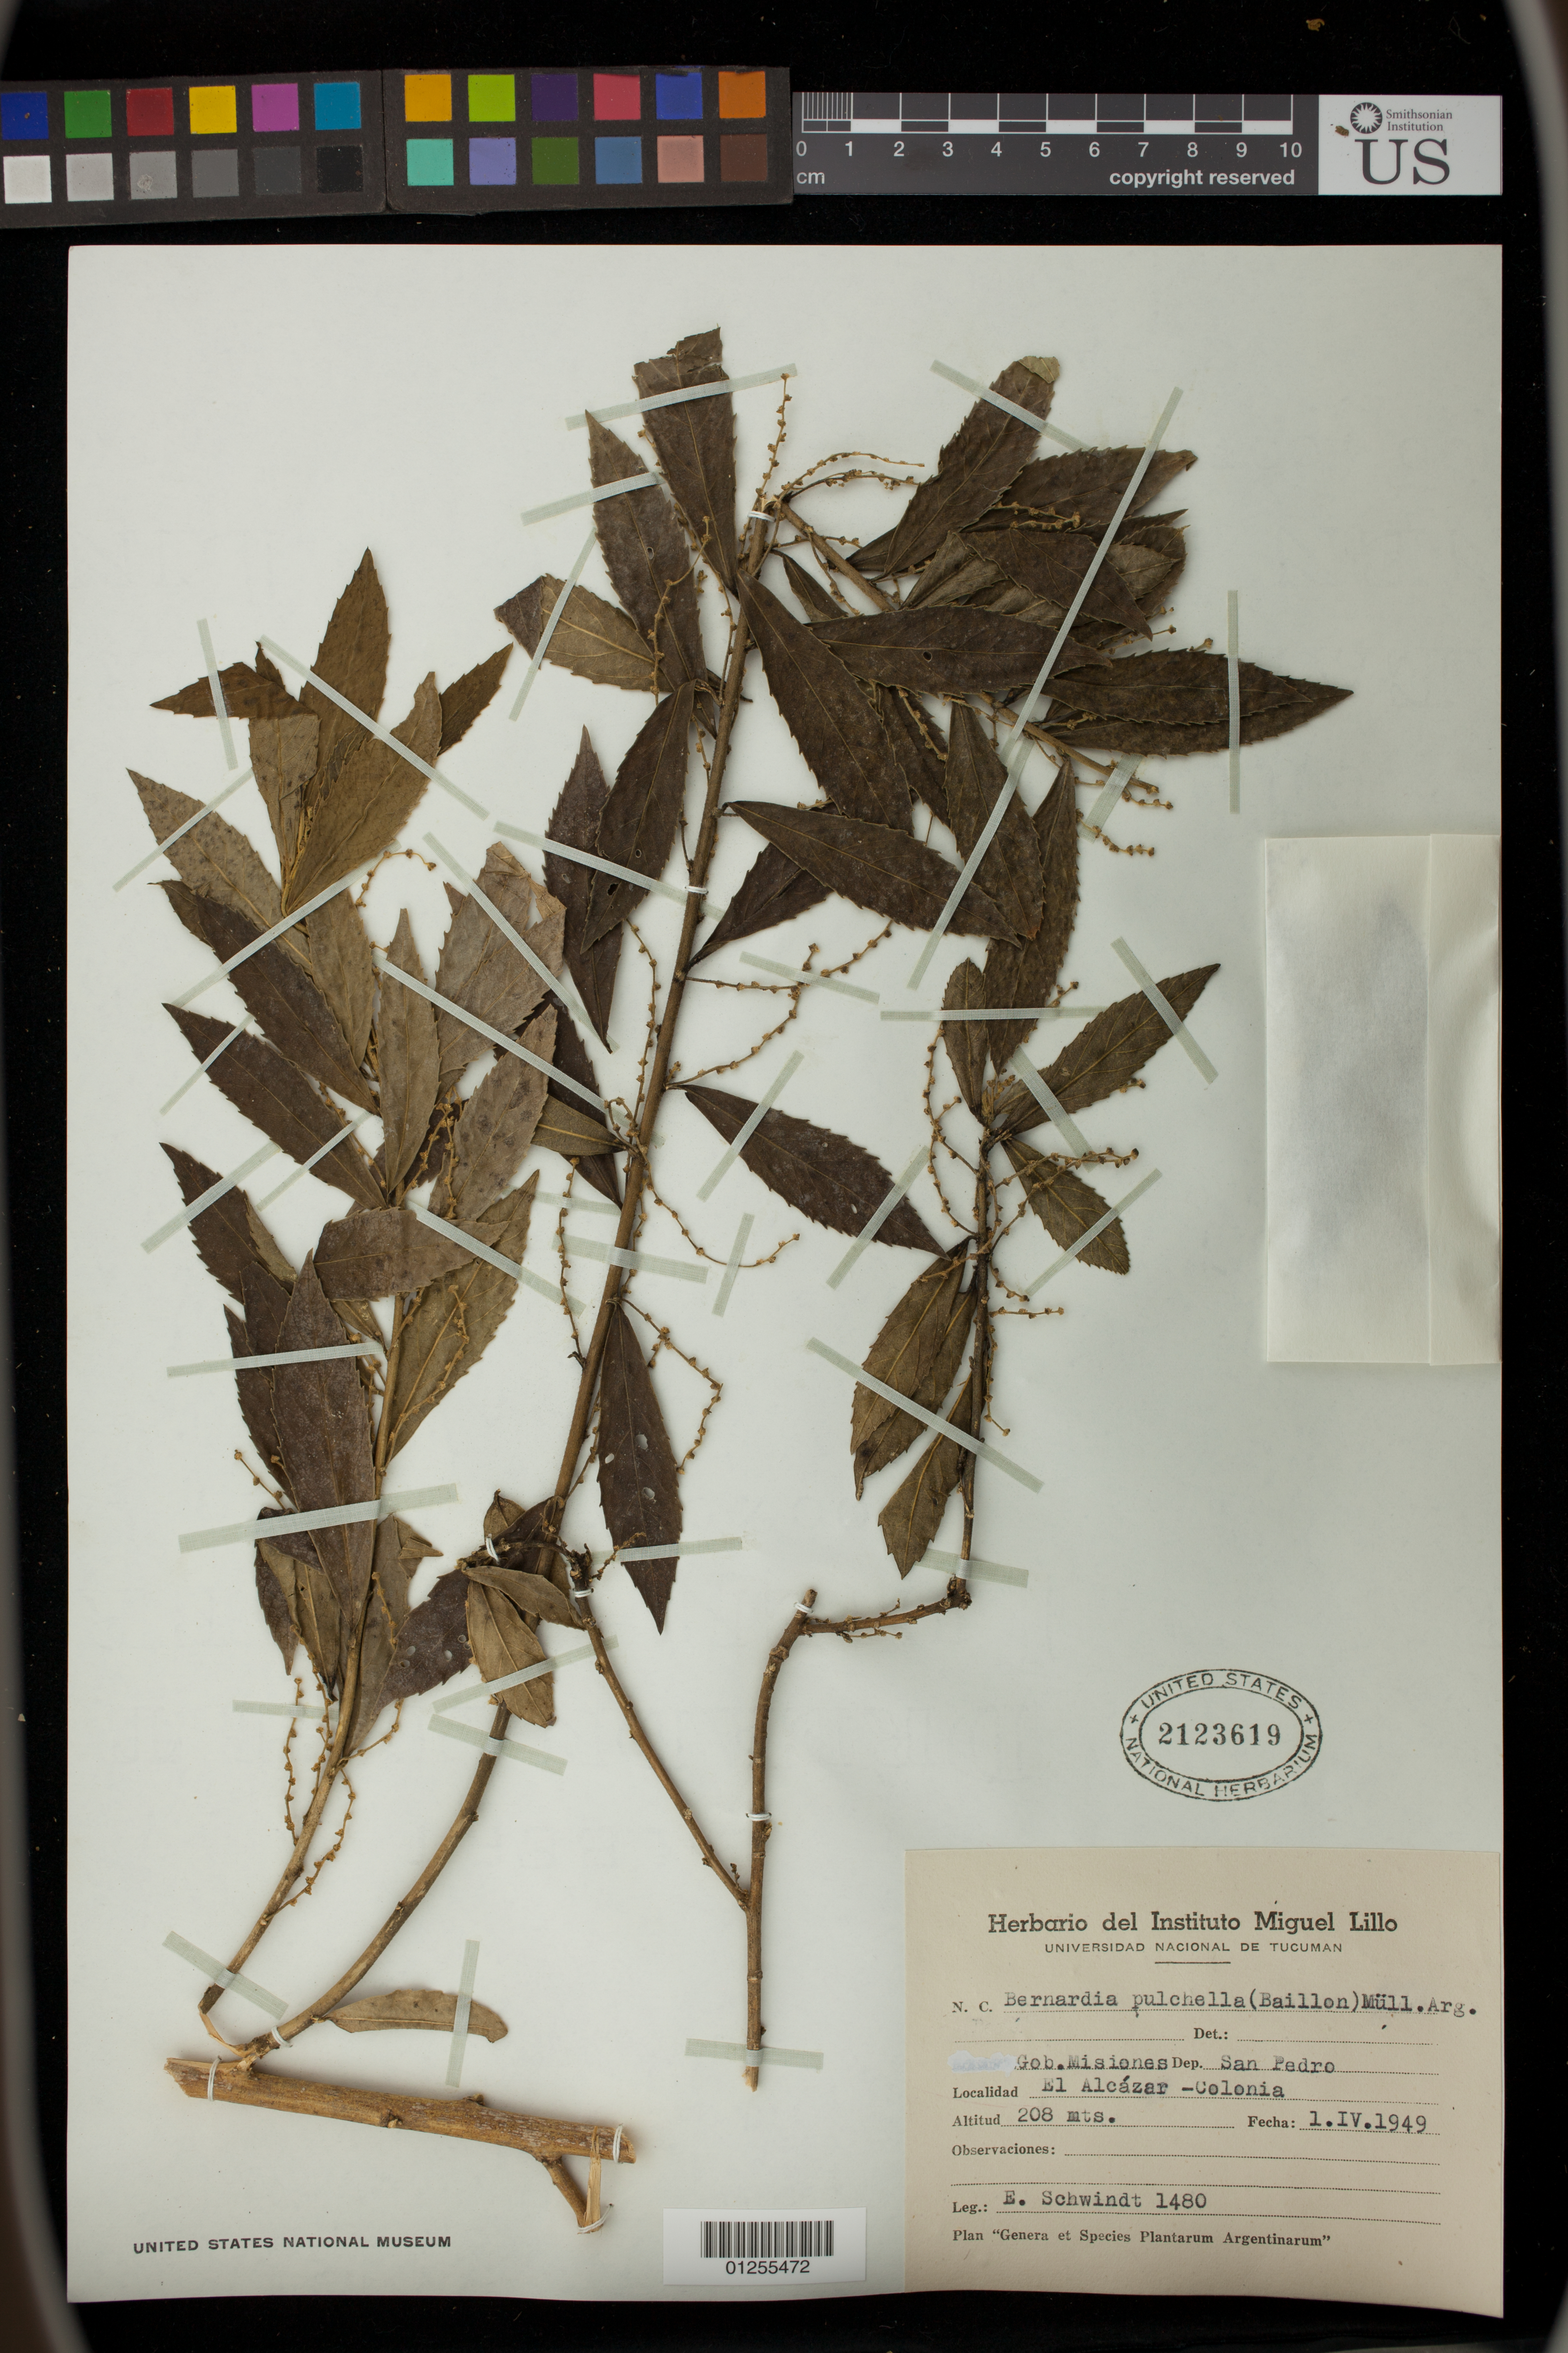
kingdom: Plantae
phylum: Tracheophyta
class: Magnoliopsida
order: Malpighiales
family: Euphorbiaceae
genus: Bernardia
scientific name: Bernardia pulchella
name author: (Baill.) Müll. Arg.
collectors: E. Schwindt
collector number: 1480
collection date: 1949-04-01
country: Argentina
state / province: Misiones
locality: El Alcazar -Colonia, San Pedro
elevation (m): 208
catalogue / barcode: US 2123619